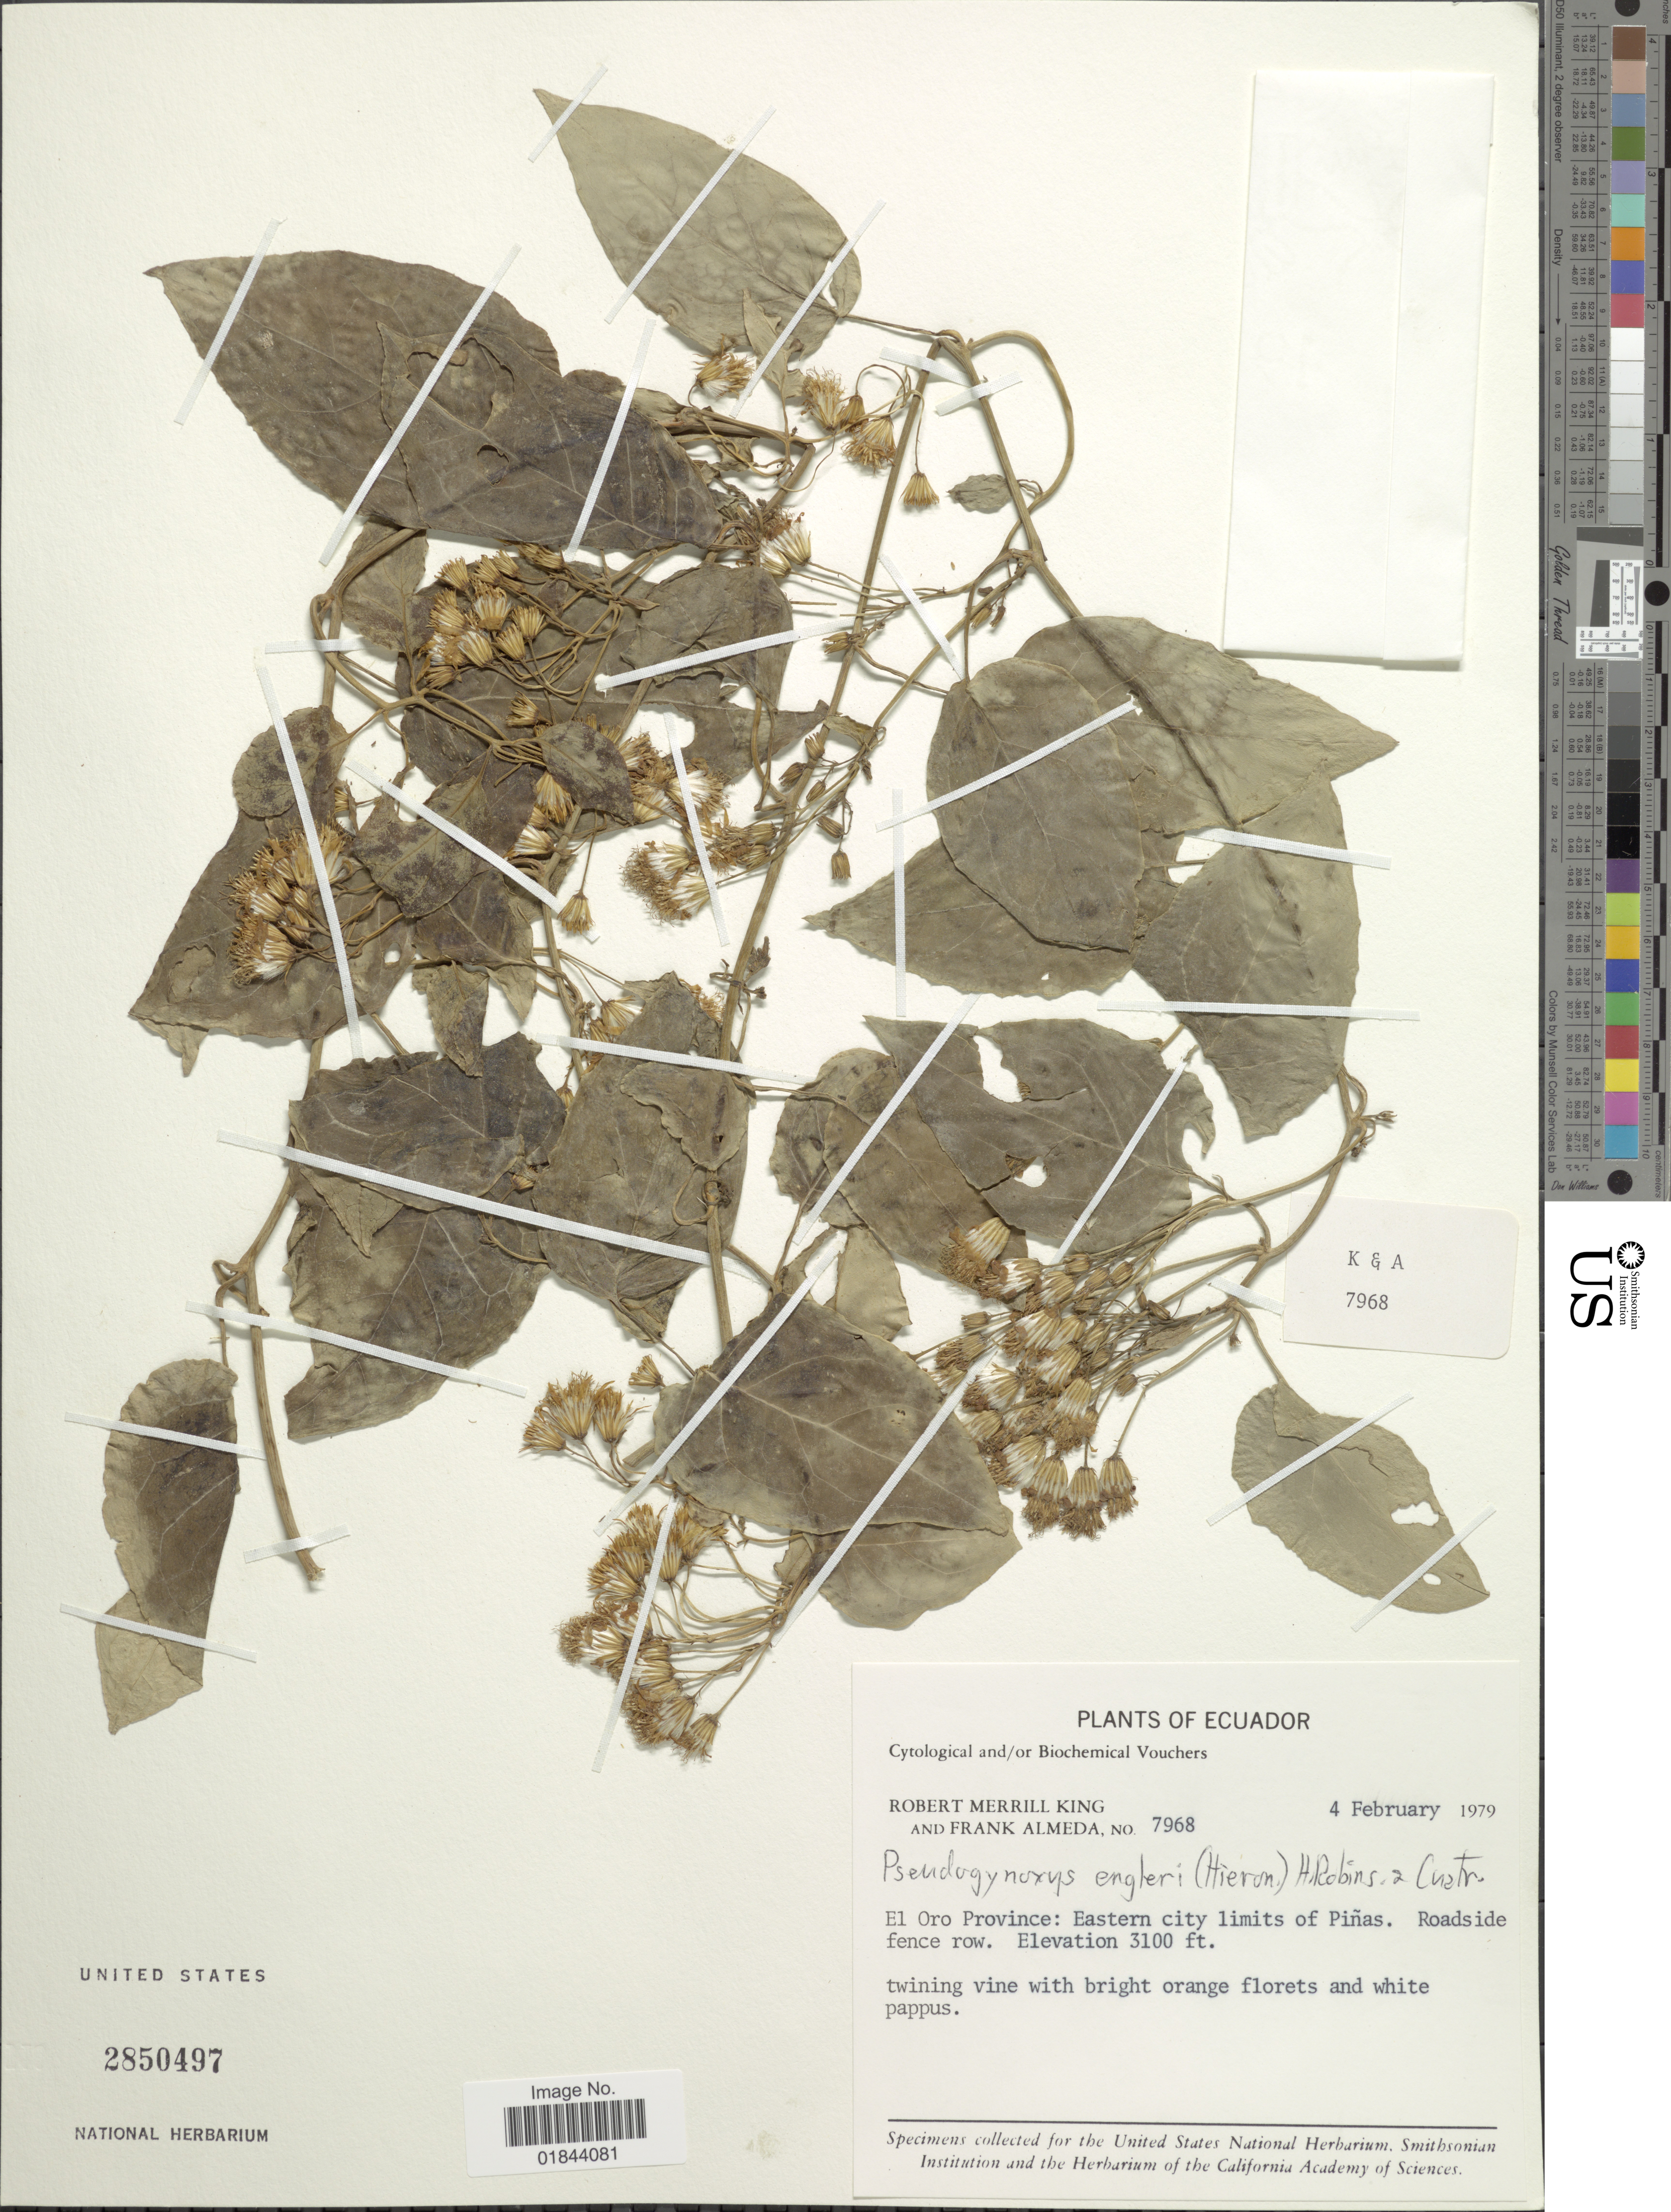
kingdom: Plantae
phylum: Tracheophyta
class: Magnoliopsida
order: Asterales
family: Asteraceae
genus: Pseudogynoxys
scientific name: Pseudogynoxys engleri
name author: (Hieron.) H. Rob. & Cuatrec.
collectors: R. M. King & F. Almeda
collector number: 7968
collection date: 1979-02-04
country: Ecuador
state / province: El Oro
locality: Eastern City limits of Piñas. Roadside fence row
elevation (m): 945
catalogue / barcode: US 2850497